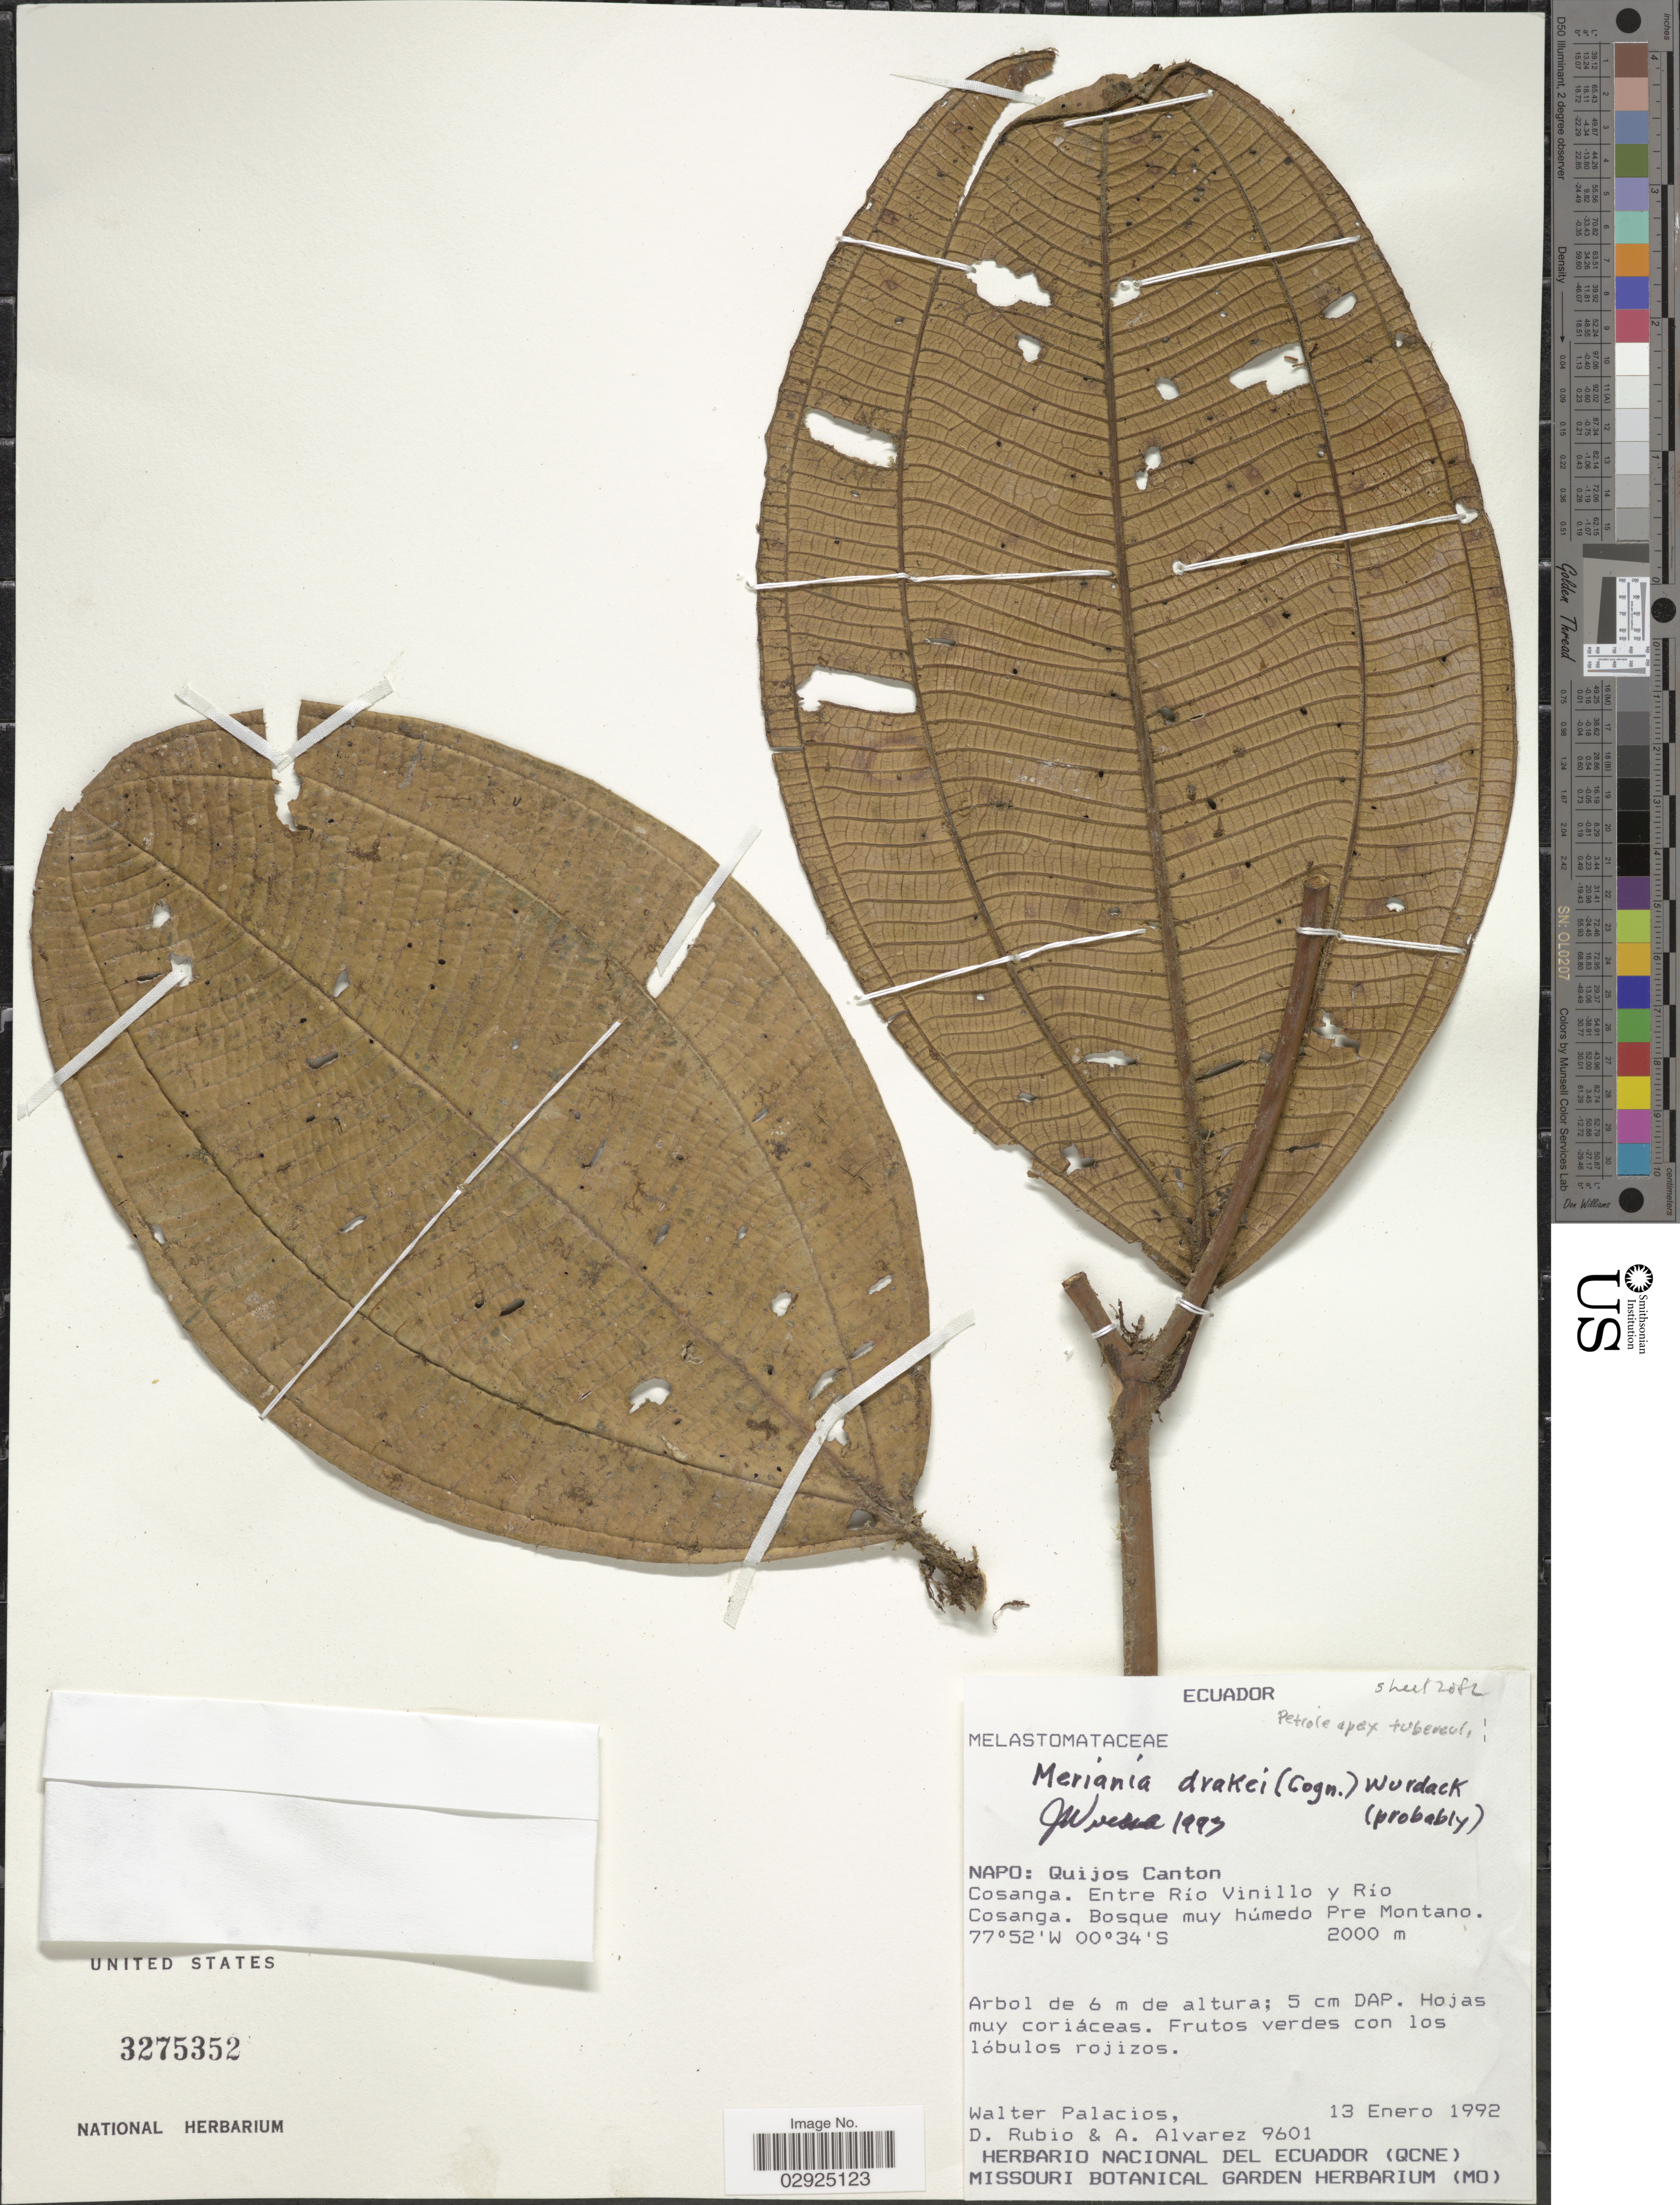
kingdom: Plantae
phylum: Tracheophyta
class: Magnoliopsida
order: Myrtales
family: Melastomataceae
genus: Meriania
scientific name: Meriania drakei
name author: (Cogn.) Wurdack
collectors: W. Palacios, D. Rubio & A. Alvarez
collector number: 9601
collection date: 1992-01-13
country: Ecuador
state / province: Napo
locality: Quijos Canton. Cosanga. Entre Río Vinillo y Río Cosanga. Bosque muy húmedo Pre Montano.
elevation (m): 2000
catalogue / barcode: US 3275352